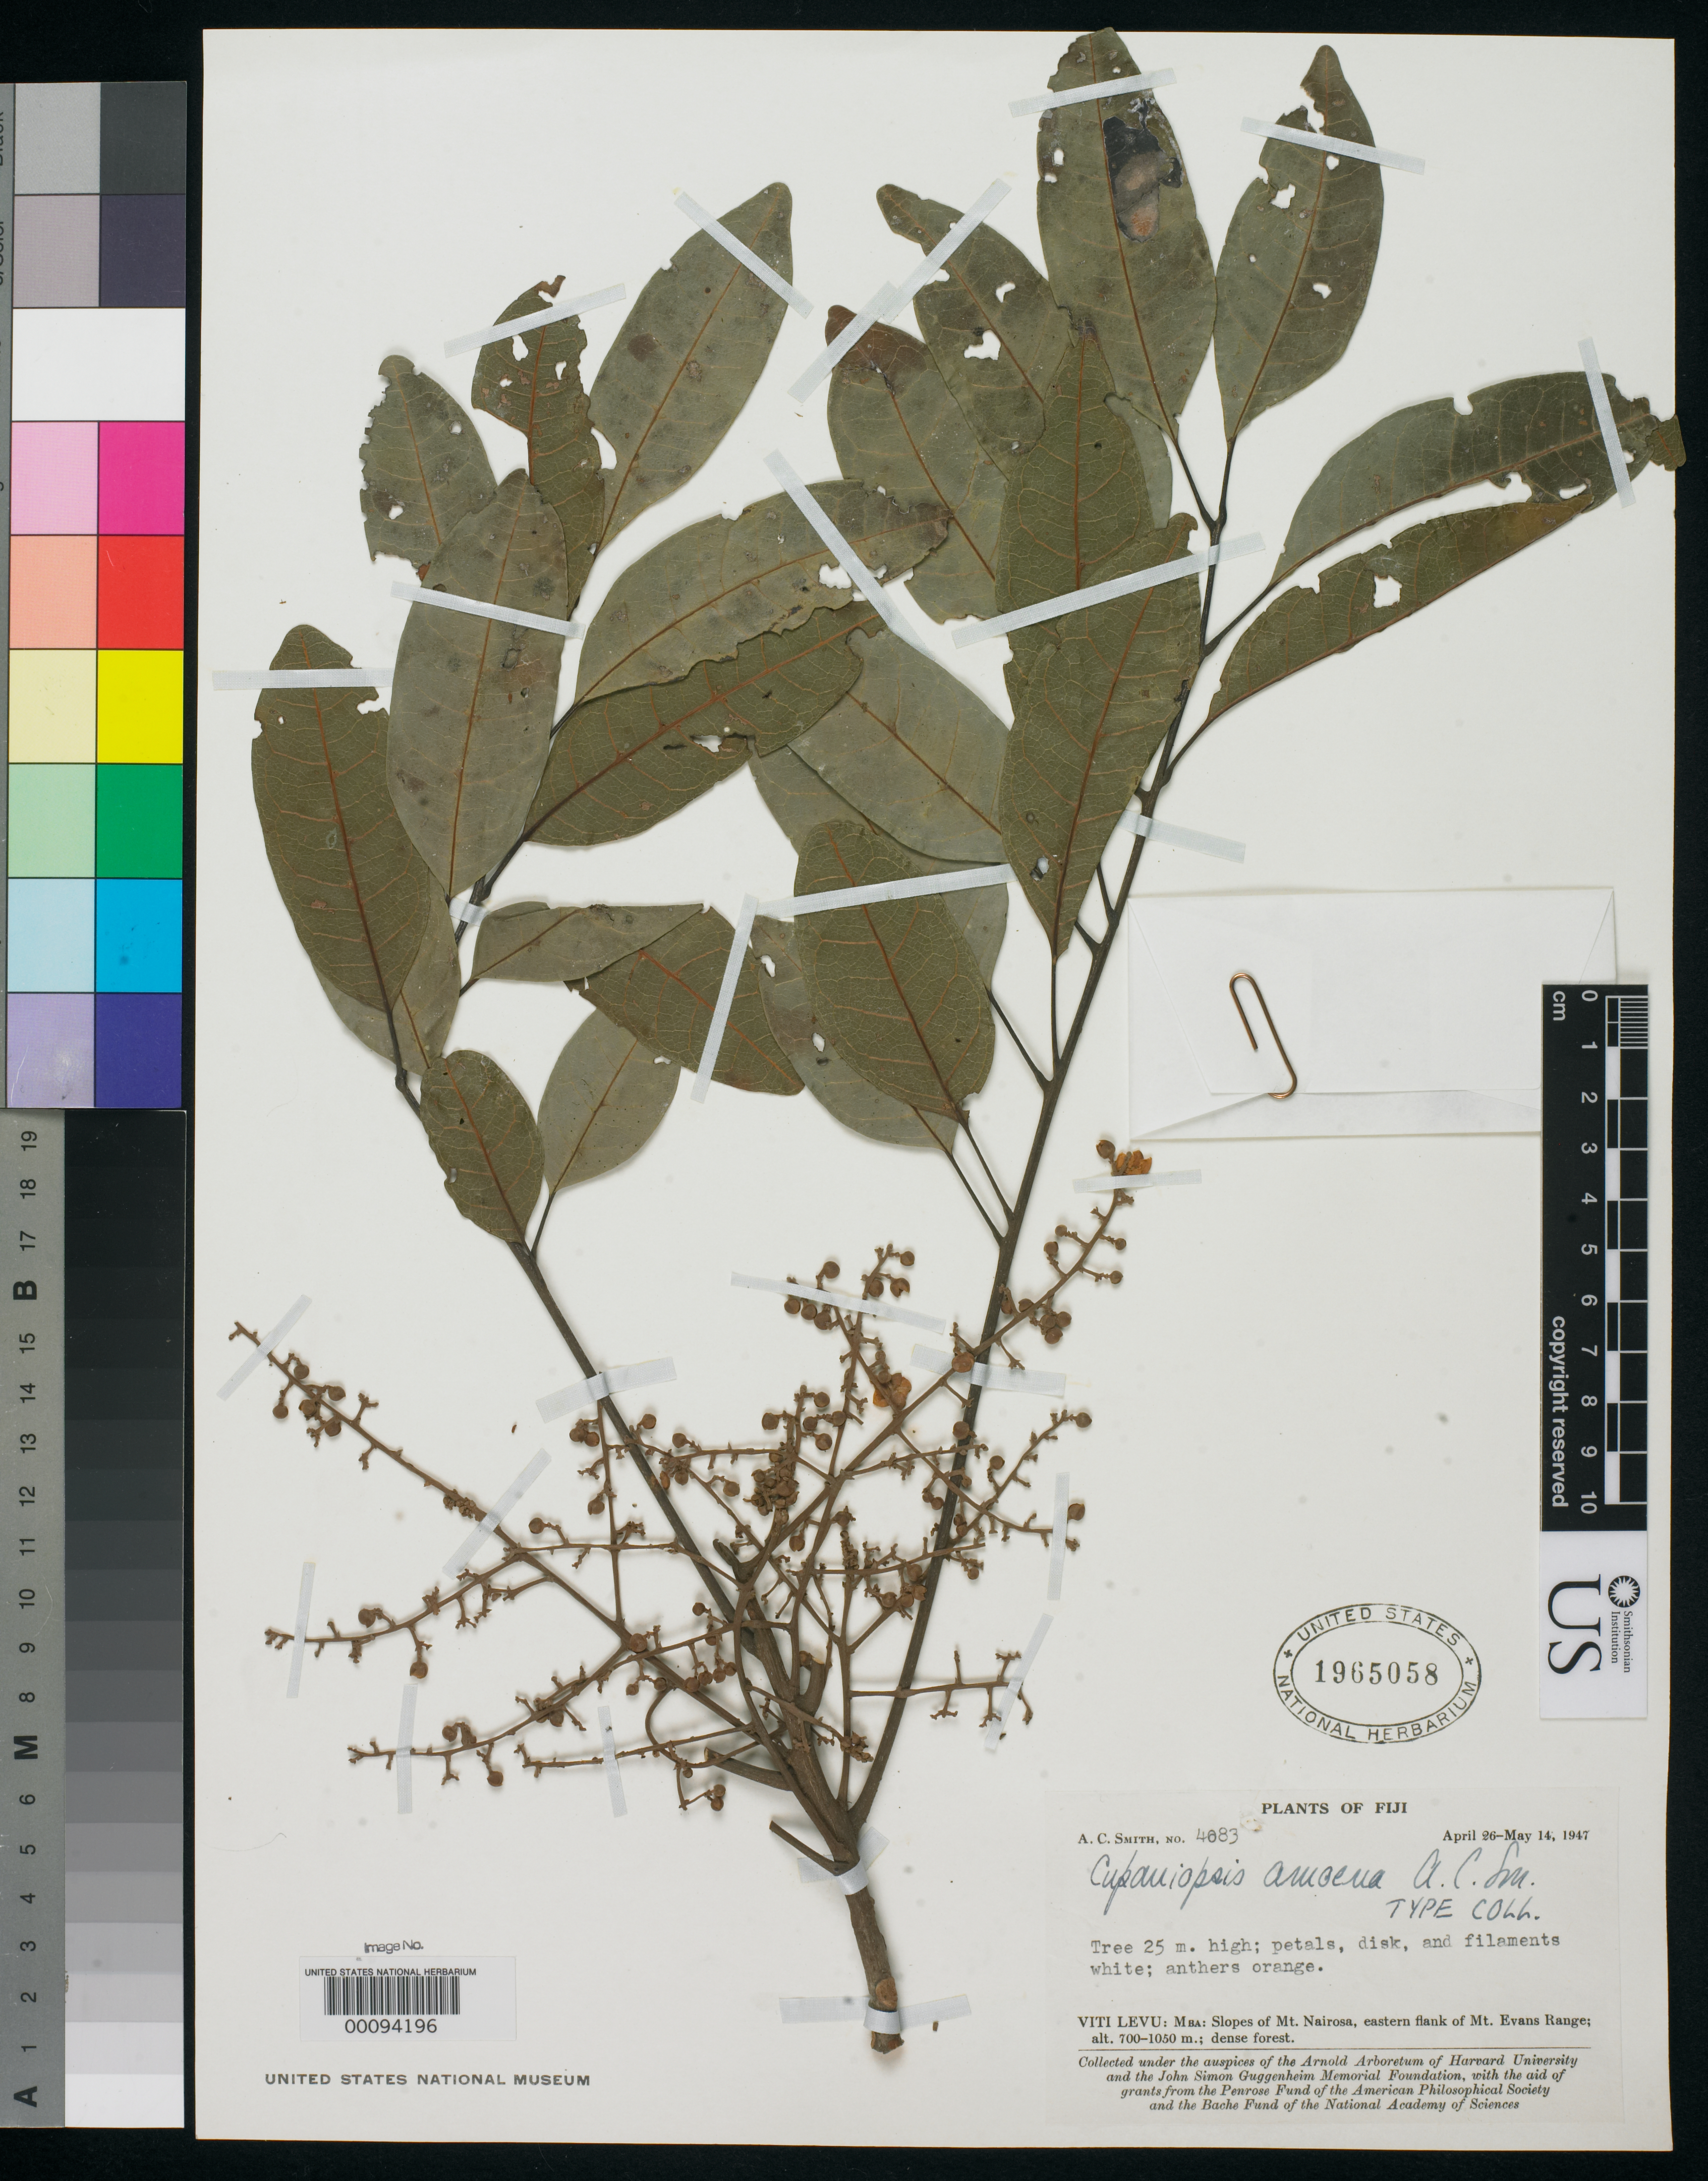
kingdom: Plantae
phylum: Tracheophyta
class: Magnoliopsida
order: Sapindales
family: Sapindaceae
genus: Cupaniopsis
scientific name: Cupaniopsis amoena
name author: A.C. Sm.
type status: Isotype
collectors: A. C. Smith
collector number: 4083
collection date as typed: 28 Apr 1947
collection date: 1947-04-28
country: Fiji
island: Viti Levu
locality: Mba, Mt. Nairosa, eastern Mt. Evans Range. [Viti Levu Group]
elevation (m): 700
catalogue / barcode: US 1965058